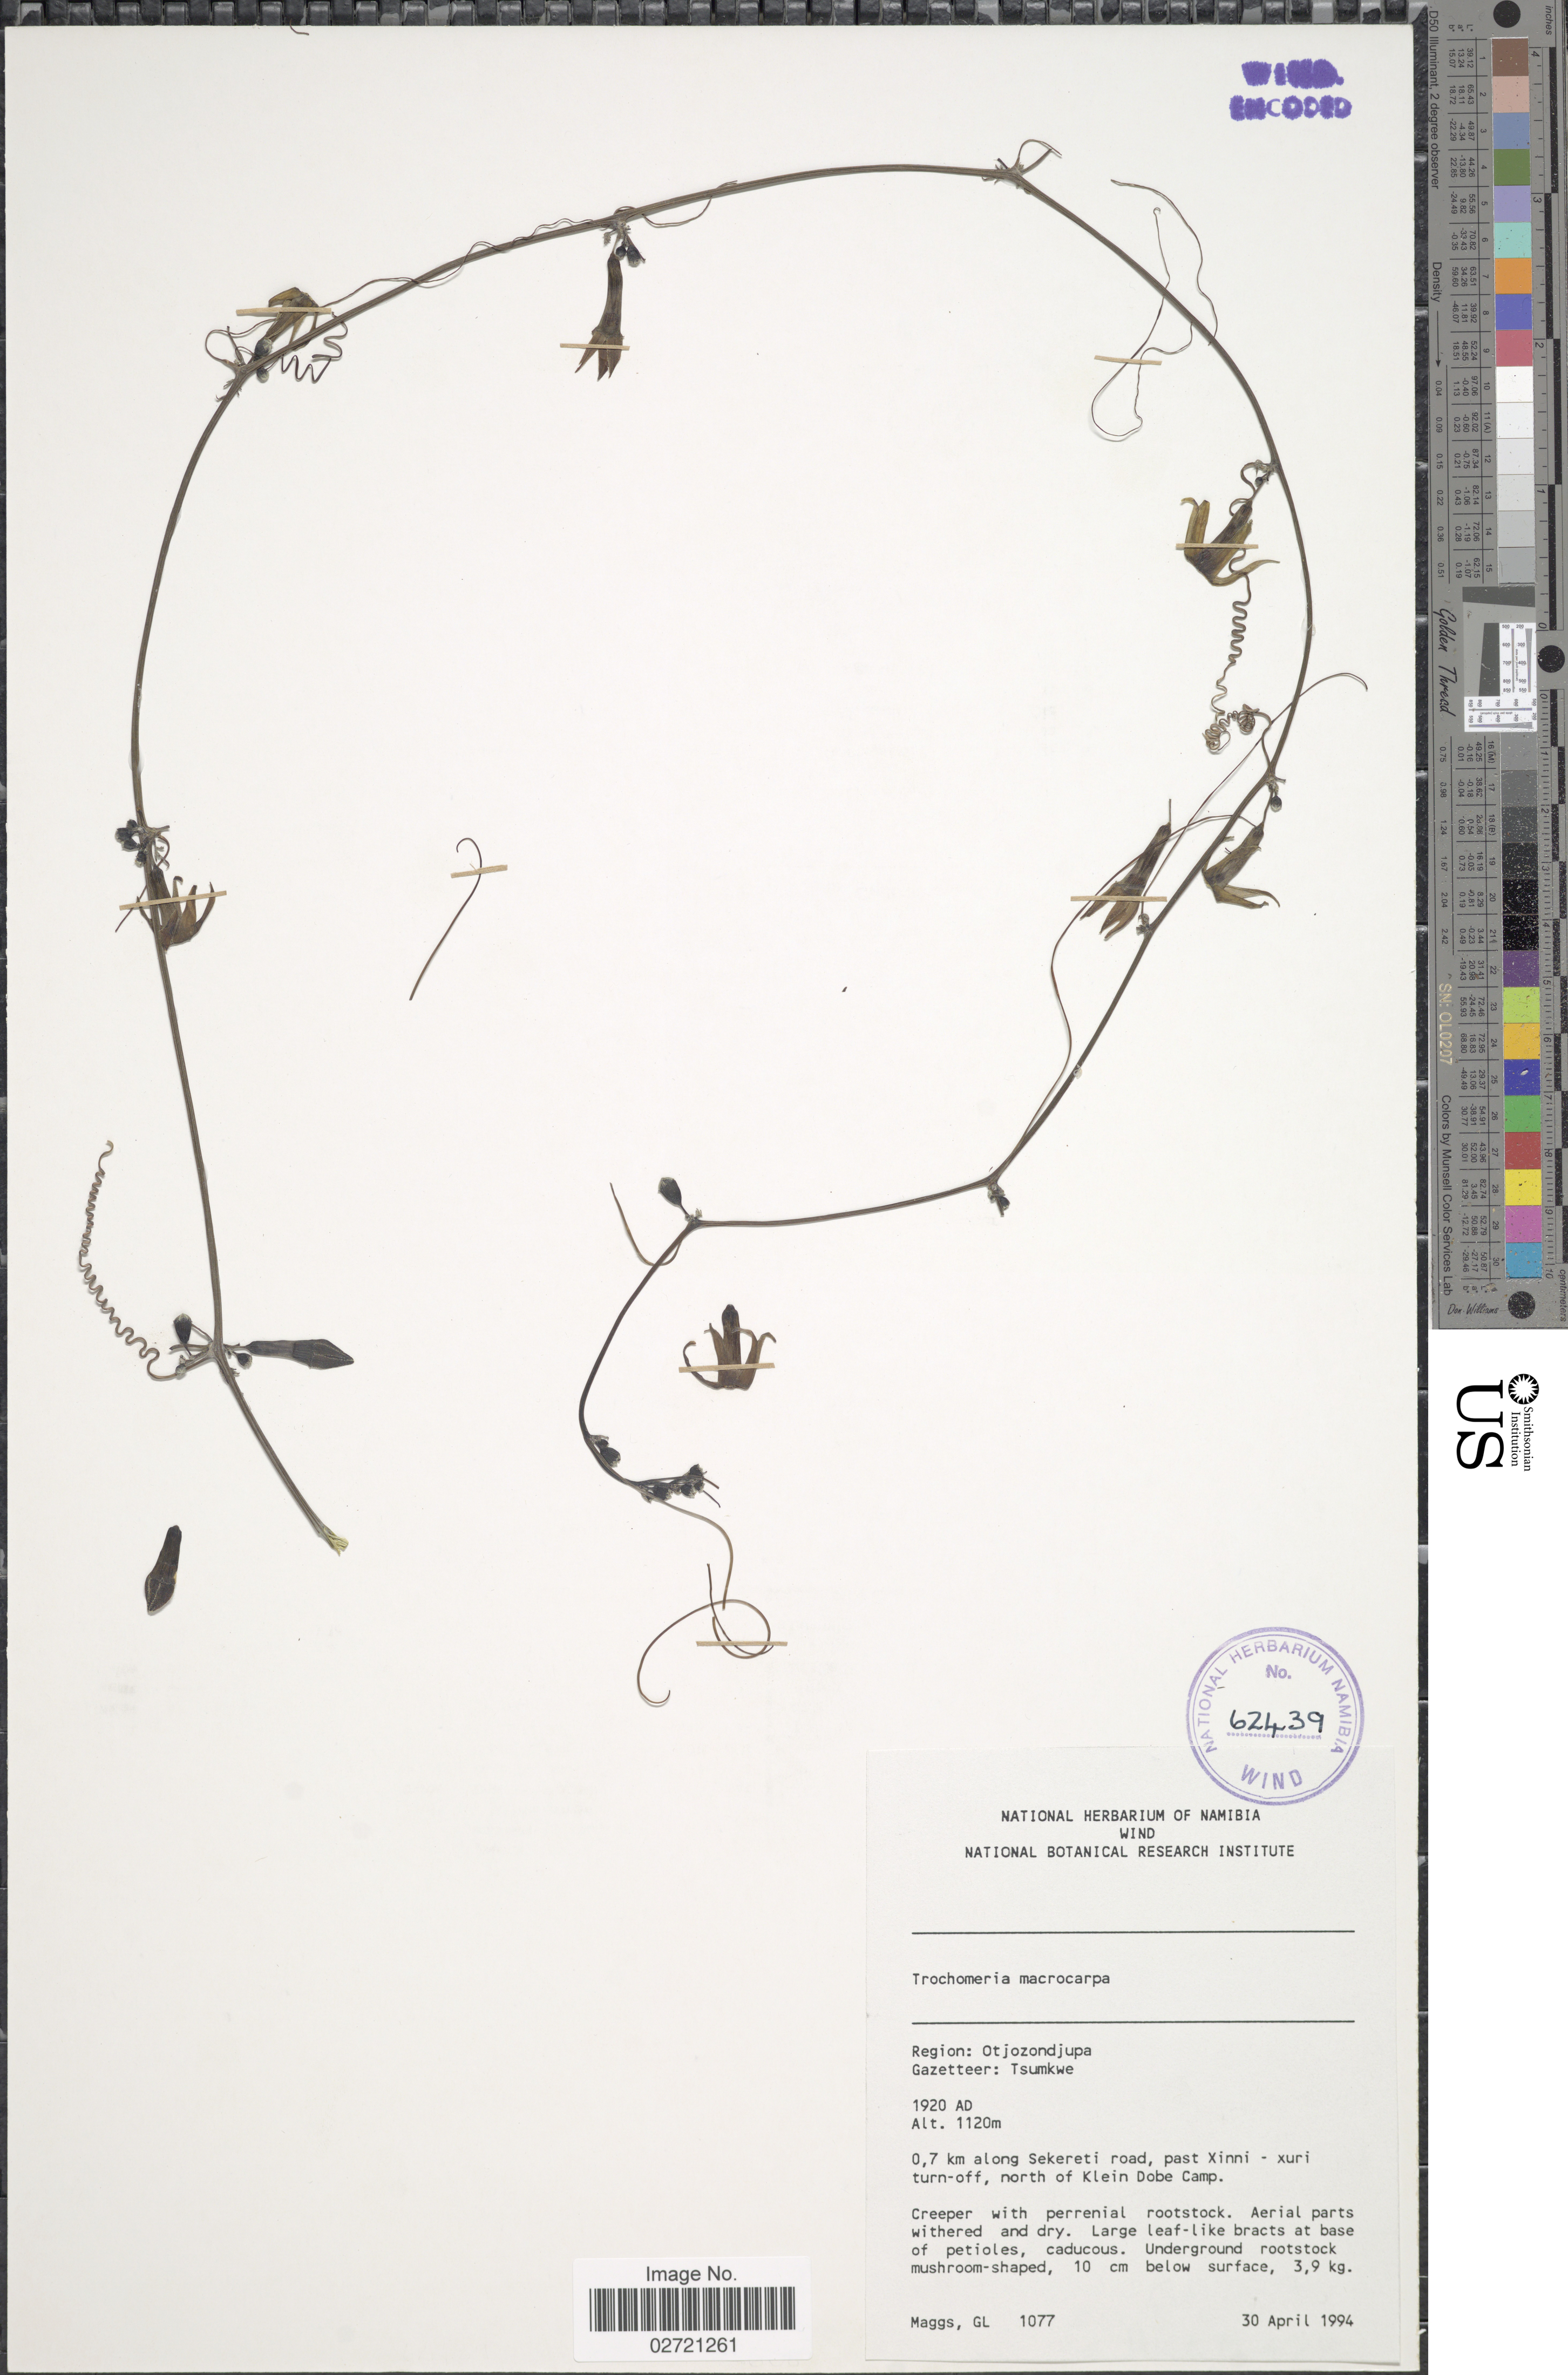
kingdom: Plantae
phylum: Tracheophyta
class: Magnoliopsida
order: Cucurbitales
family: Cucurbitaceae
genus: Trochomeria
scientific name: Trochomeria macrocarpa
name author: (Sond.) Hook. f.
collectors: G. Maggs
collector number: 1077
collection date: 1994-04-30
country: Namibia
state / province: Otjozondjupa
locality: Gazetteer: Tsumkwe. 0,7 km along Sekereti road, past Xinni - xuri turn-off, north of Klein Dobe Camp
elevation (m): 1120